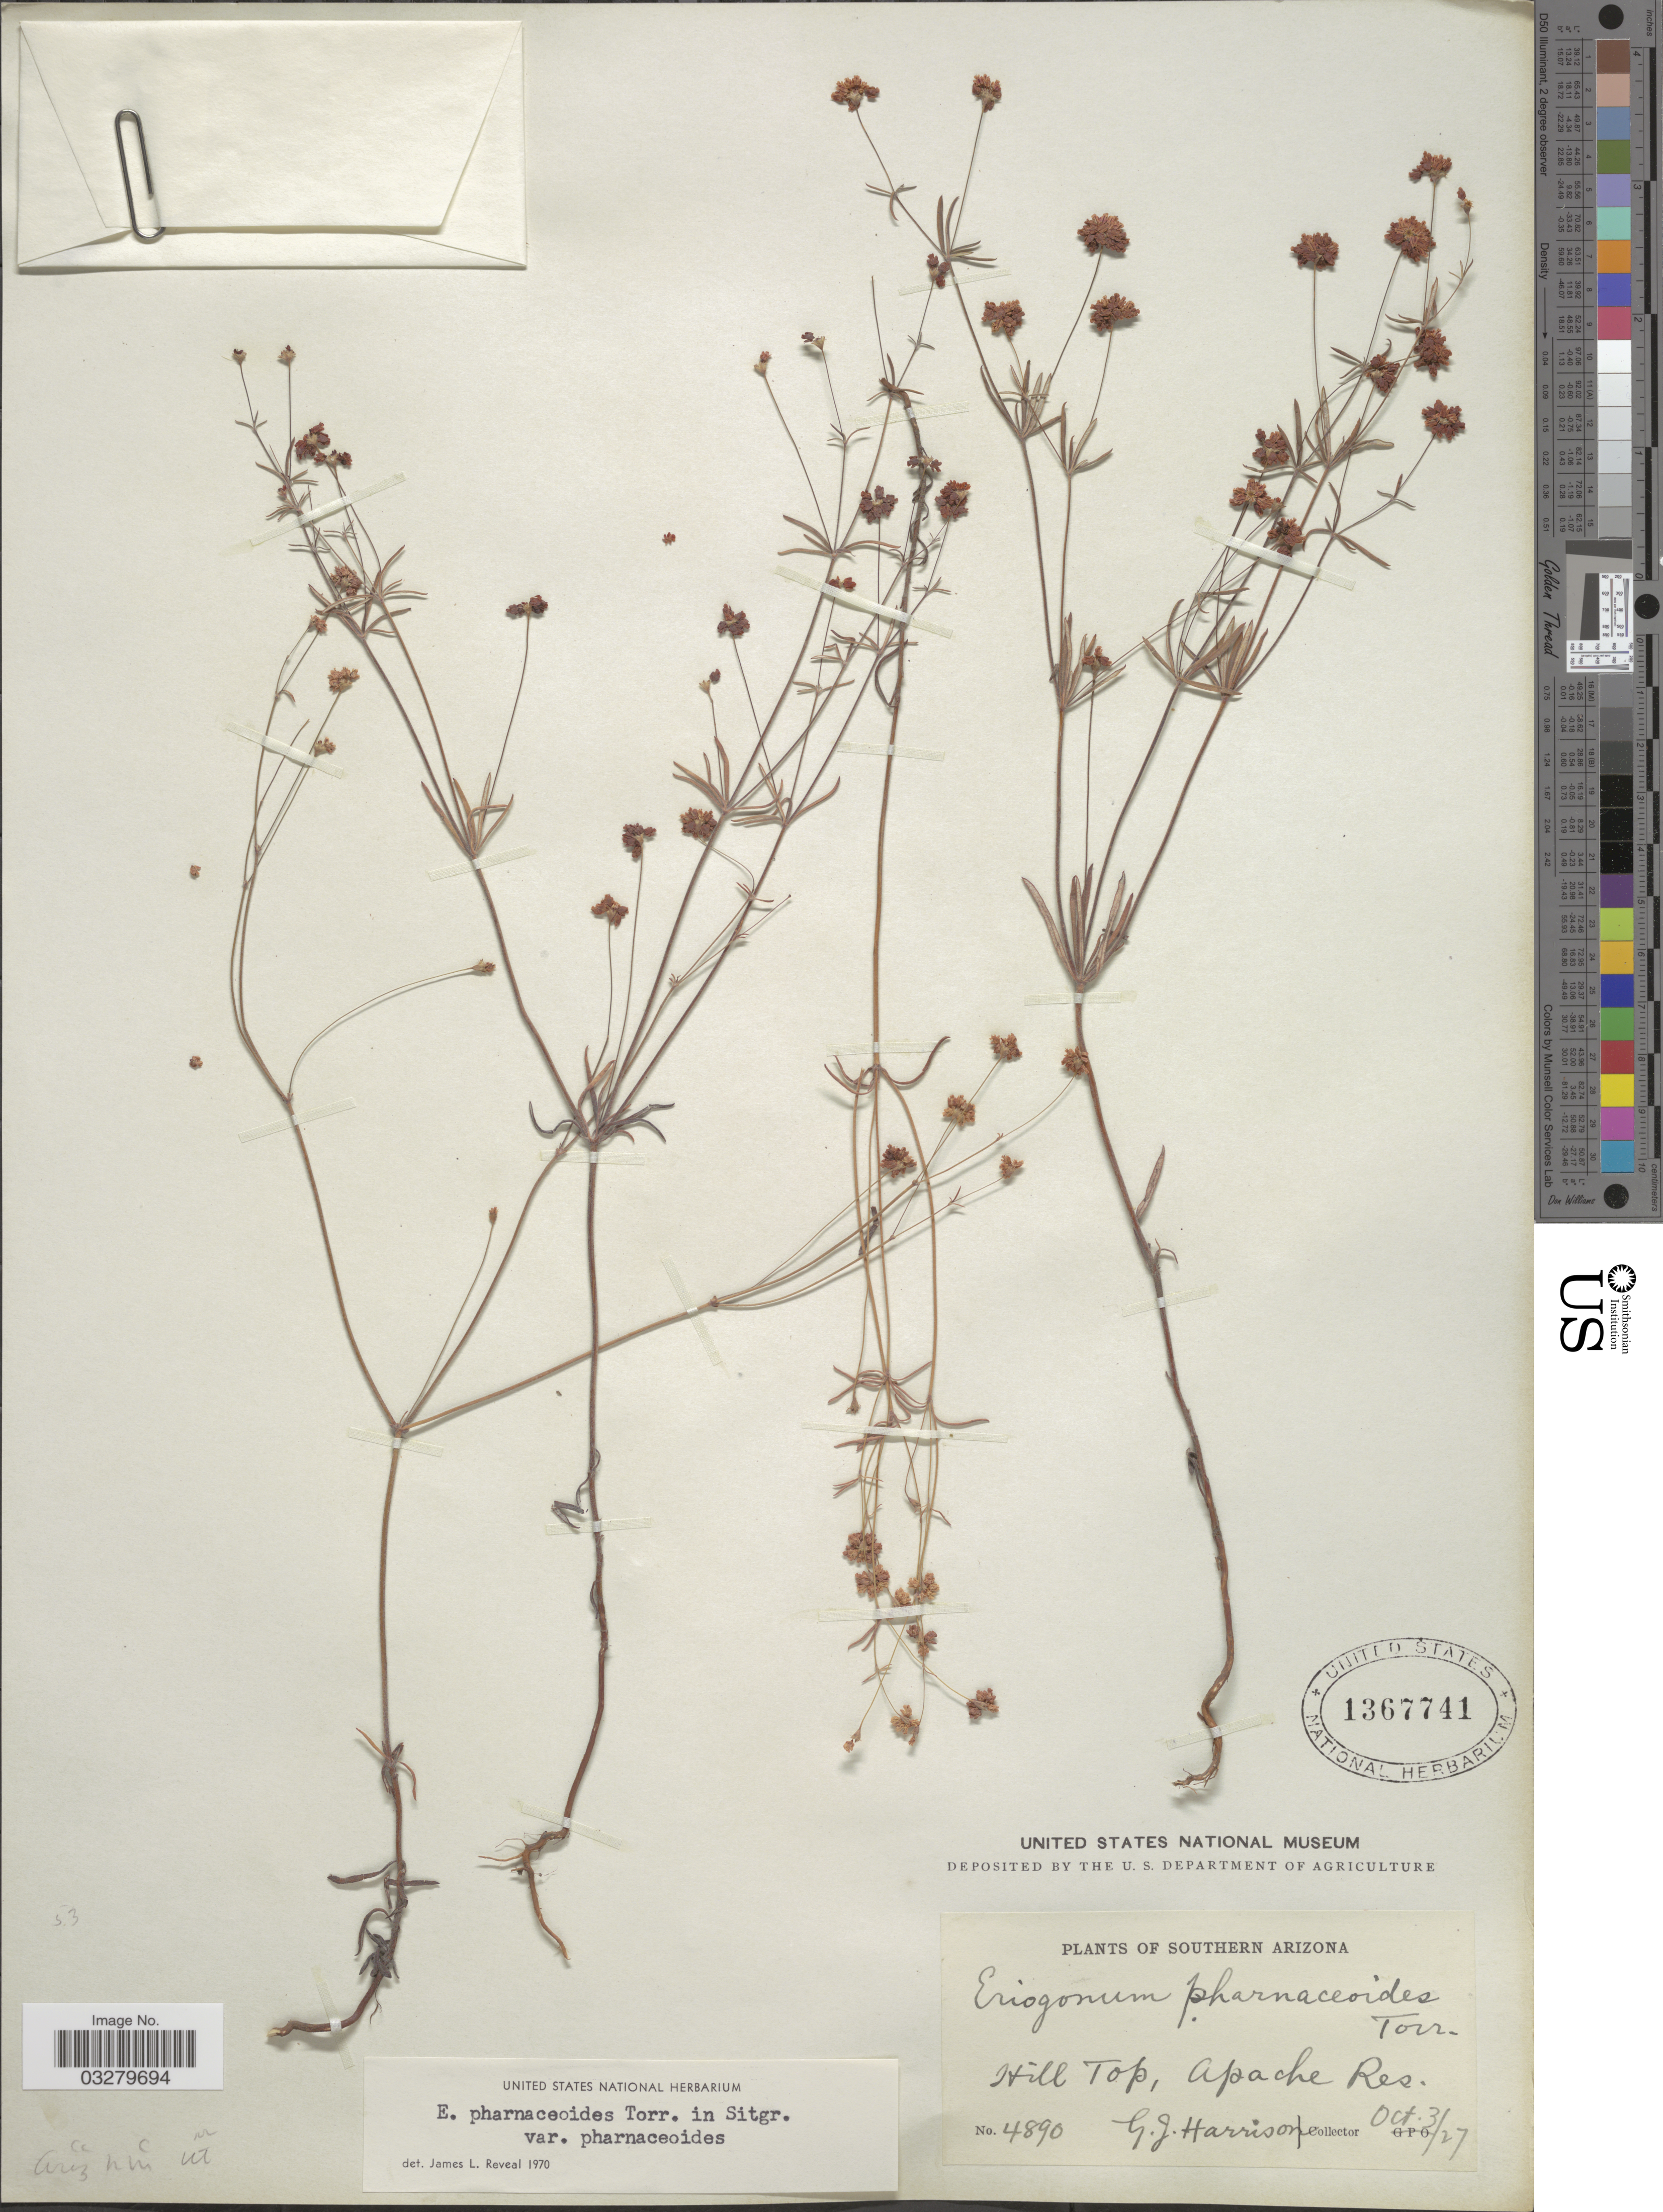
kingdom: Plantae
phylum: Tracheophyta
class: Magnoliopsida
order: Caryophyllales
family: Polygonaceae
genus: Eriogonum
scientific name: Eriogonum pharnaceoides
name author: Torr.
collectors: G. J. Harrison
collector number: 4890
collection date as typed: Transcribed d/m/y: 3/10/27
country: United States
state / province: Arizona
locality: Southern Arizona. Hill Top, Apache Res.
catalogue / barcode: US 1367741